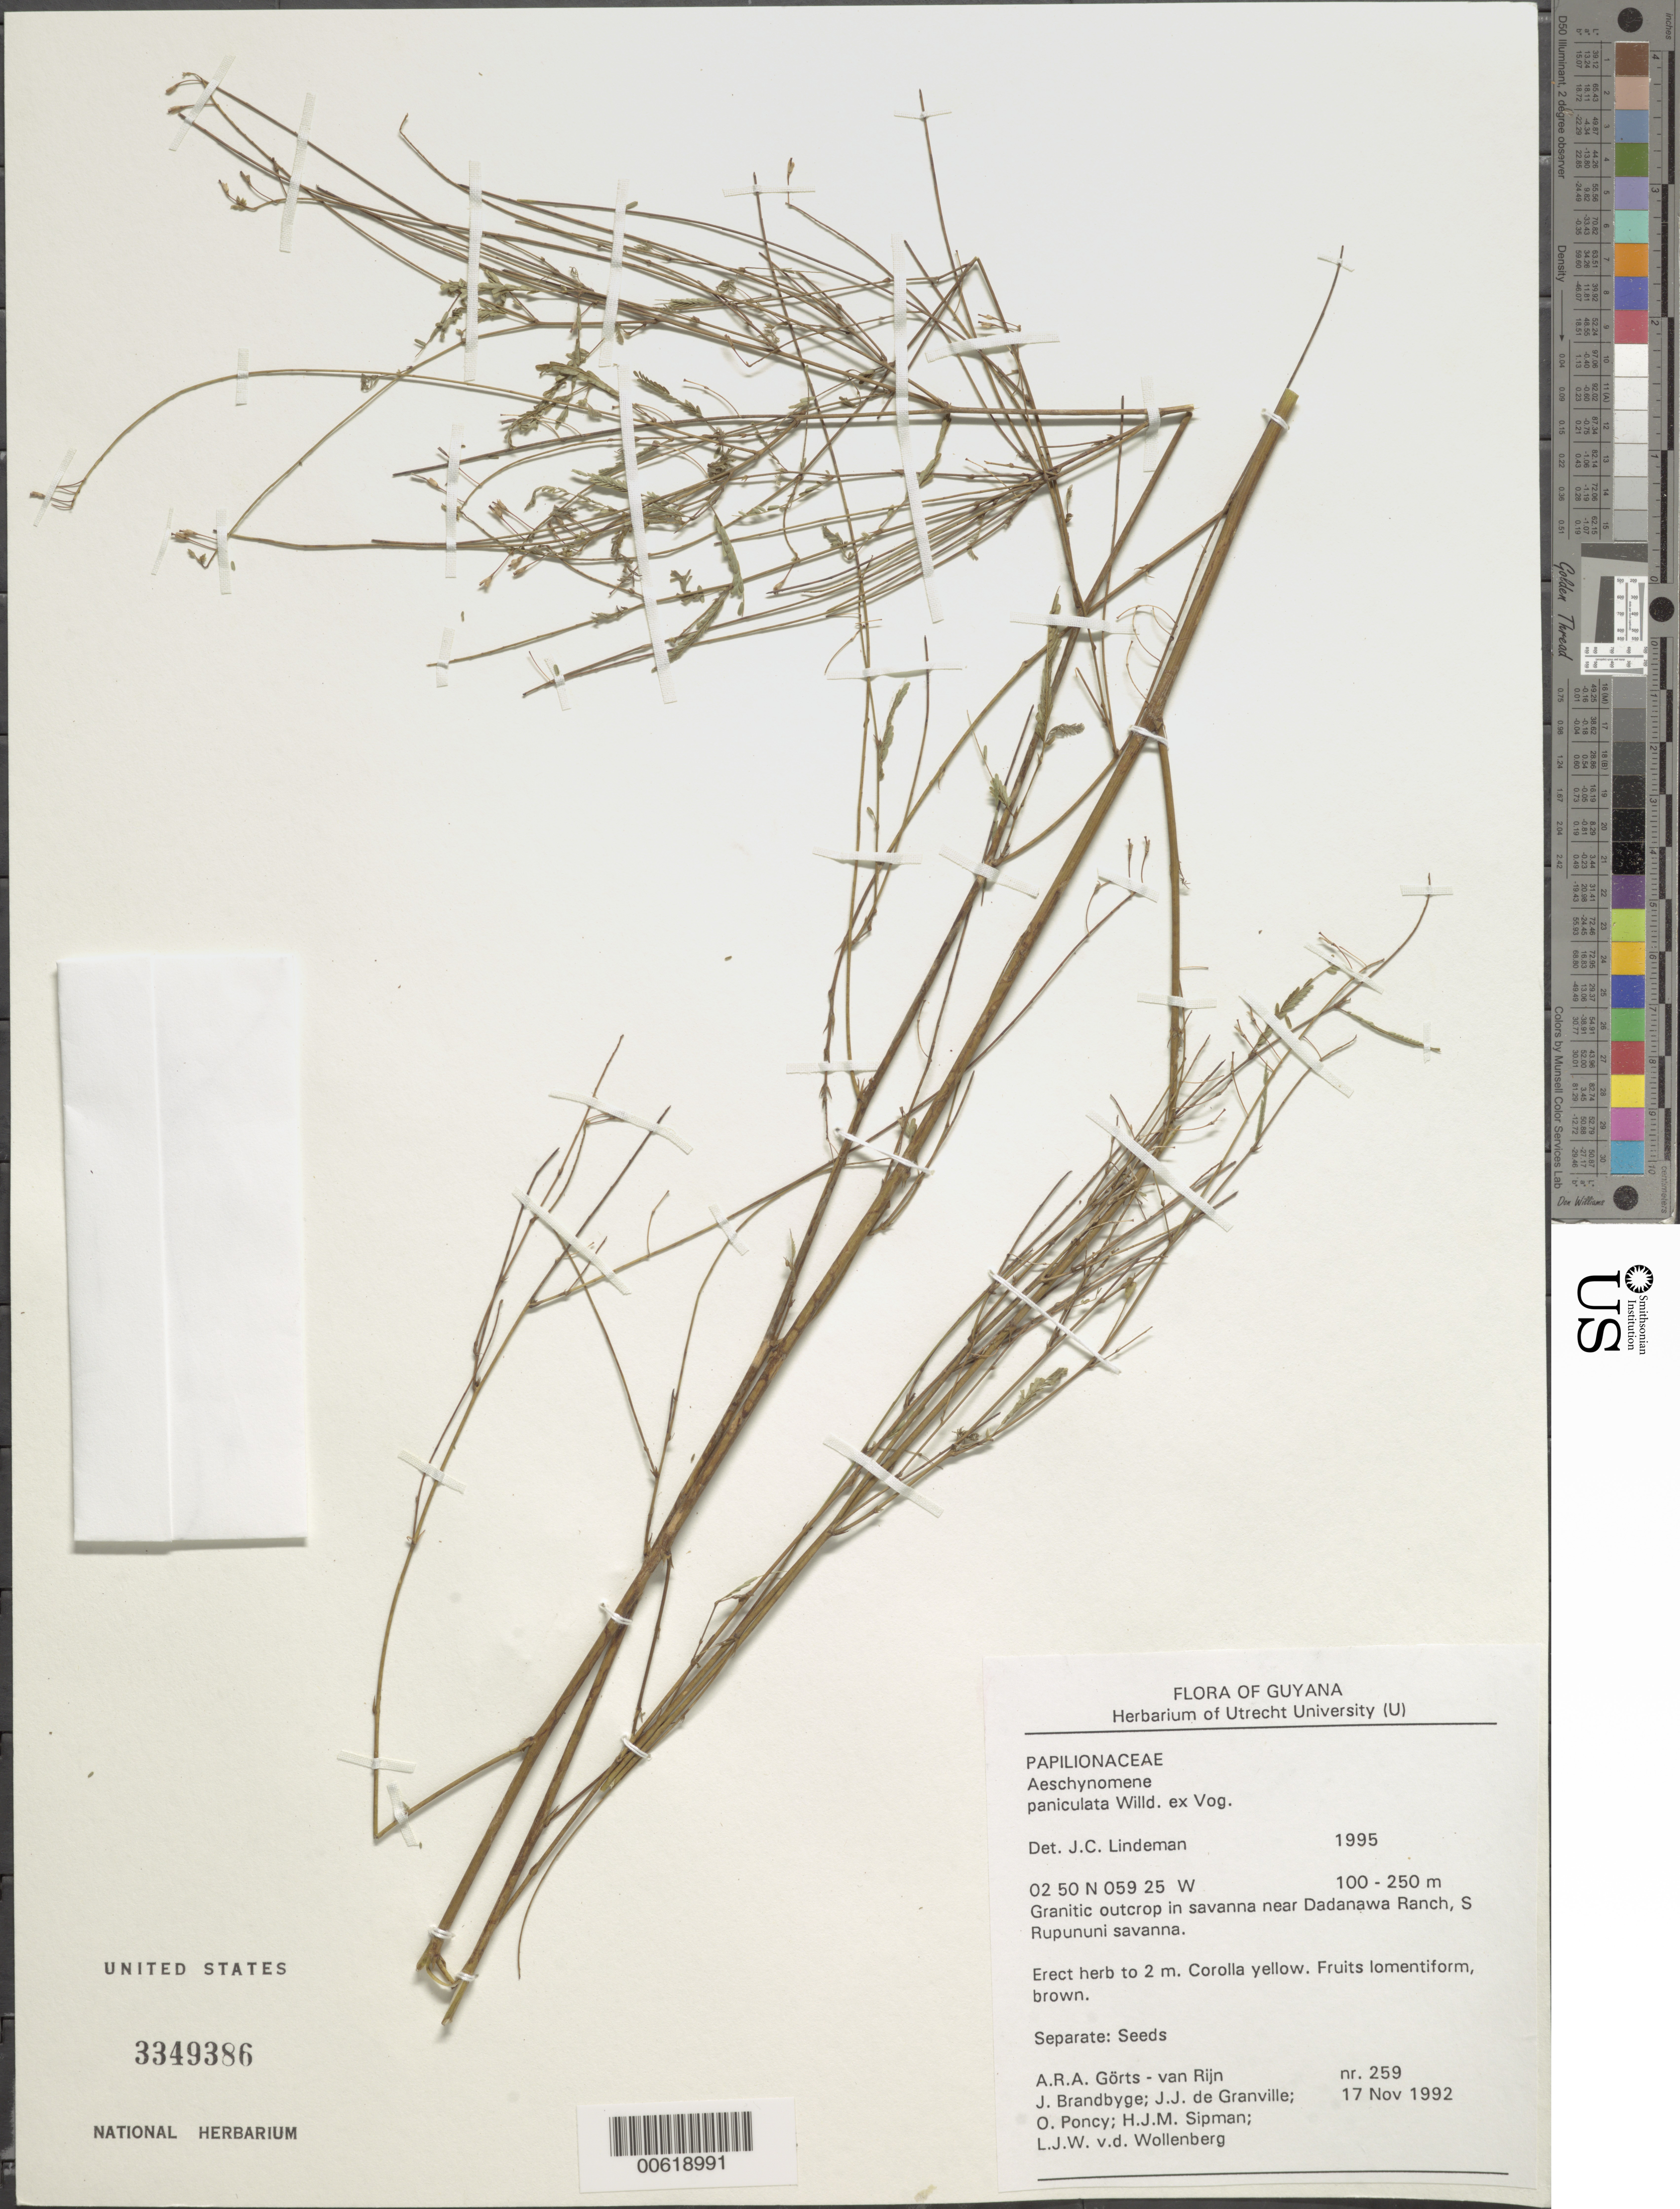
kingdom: Plantae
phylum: Tracheophyta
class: Magnoliopsida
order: Fabales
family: Fabaceae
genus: Aeschynomene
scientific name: Aeschynomene paniculata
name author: Vogel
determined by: Lindeman, J. C.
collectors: A. .R. A. Görts-van Rijn, J. Brandbyge, J.-J. de Granville, O. Poncy, H. J. M. Sipman & L. van der Wollenberg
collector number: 259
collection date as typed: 17-Nov-92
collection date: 1992-11-17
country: Guyana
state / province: U. Takutu-U. Essequibo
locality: Dadanawa Ranch, vic. Mt. Tawatawun, S. Rupununi Savanna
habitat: Granitic outcrop in savanna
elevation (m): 100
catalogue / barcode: US 3349386